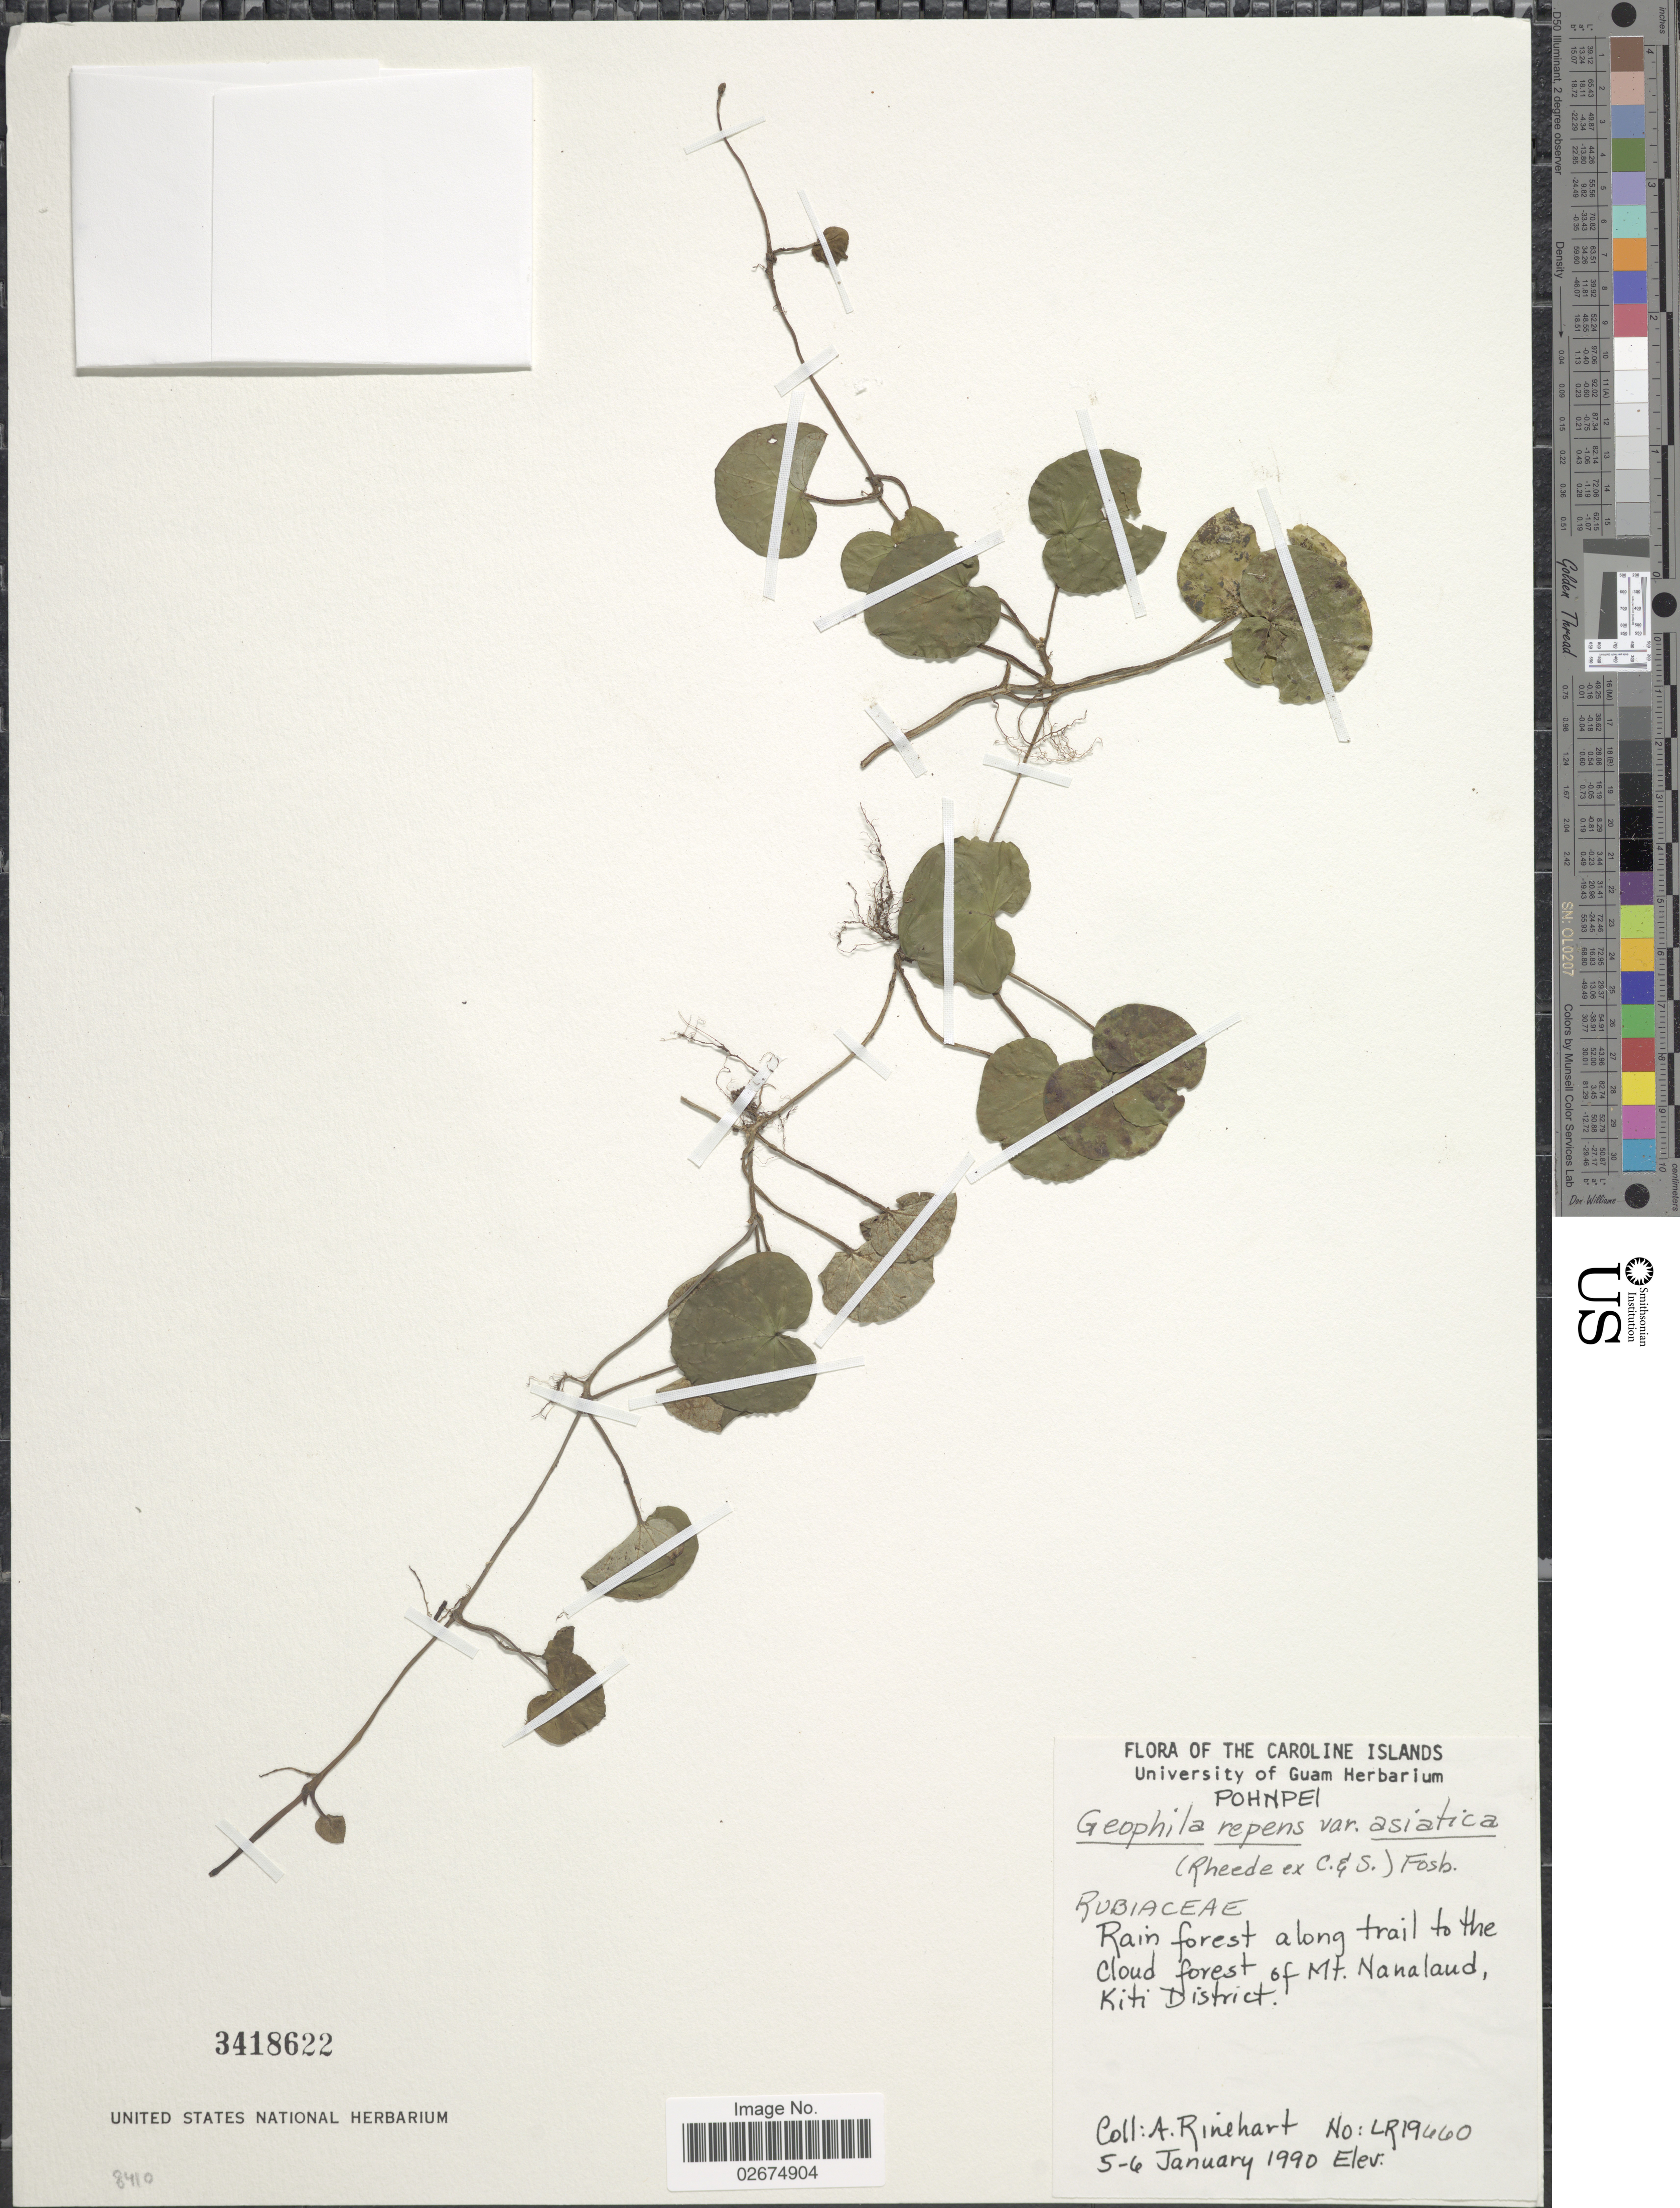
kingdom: Plantae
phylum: Tracheophyta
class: Magnoliopsida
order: Gentianales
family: Rubiaceae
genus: Geophila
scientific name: Geophila repens var. asiatica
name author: (Cham. & Schltdl.) Fosberg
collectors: A. Rinehart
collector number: LR19660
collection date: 1990-01-05/1990-01-06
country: Micronesia, Federated States of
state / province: Pohnpei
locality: Caroline Islands. along trail to the cloud forest of Mt. Nanalaud, Kiti District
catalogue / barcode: US 3418622